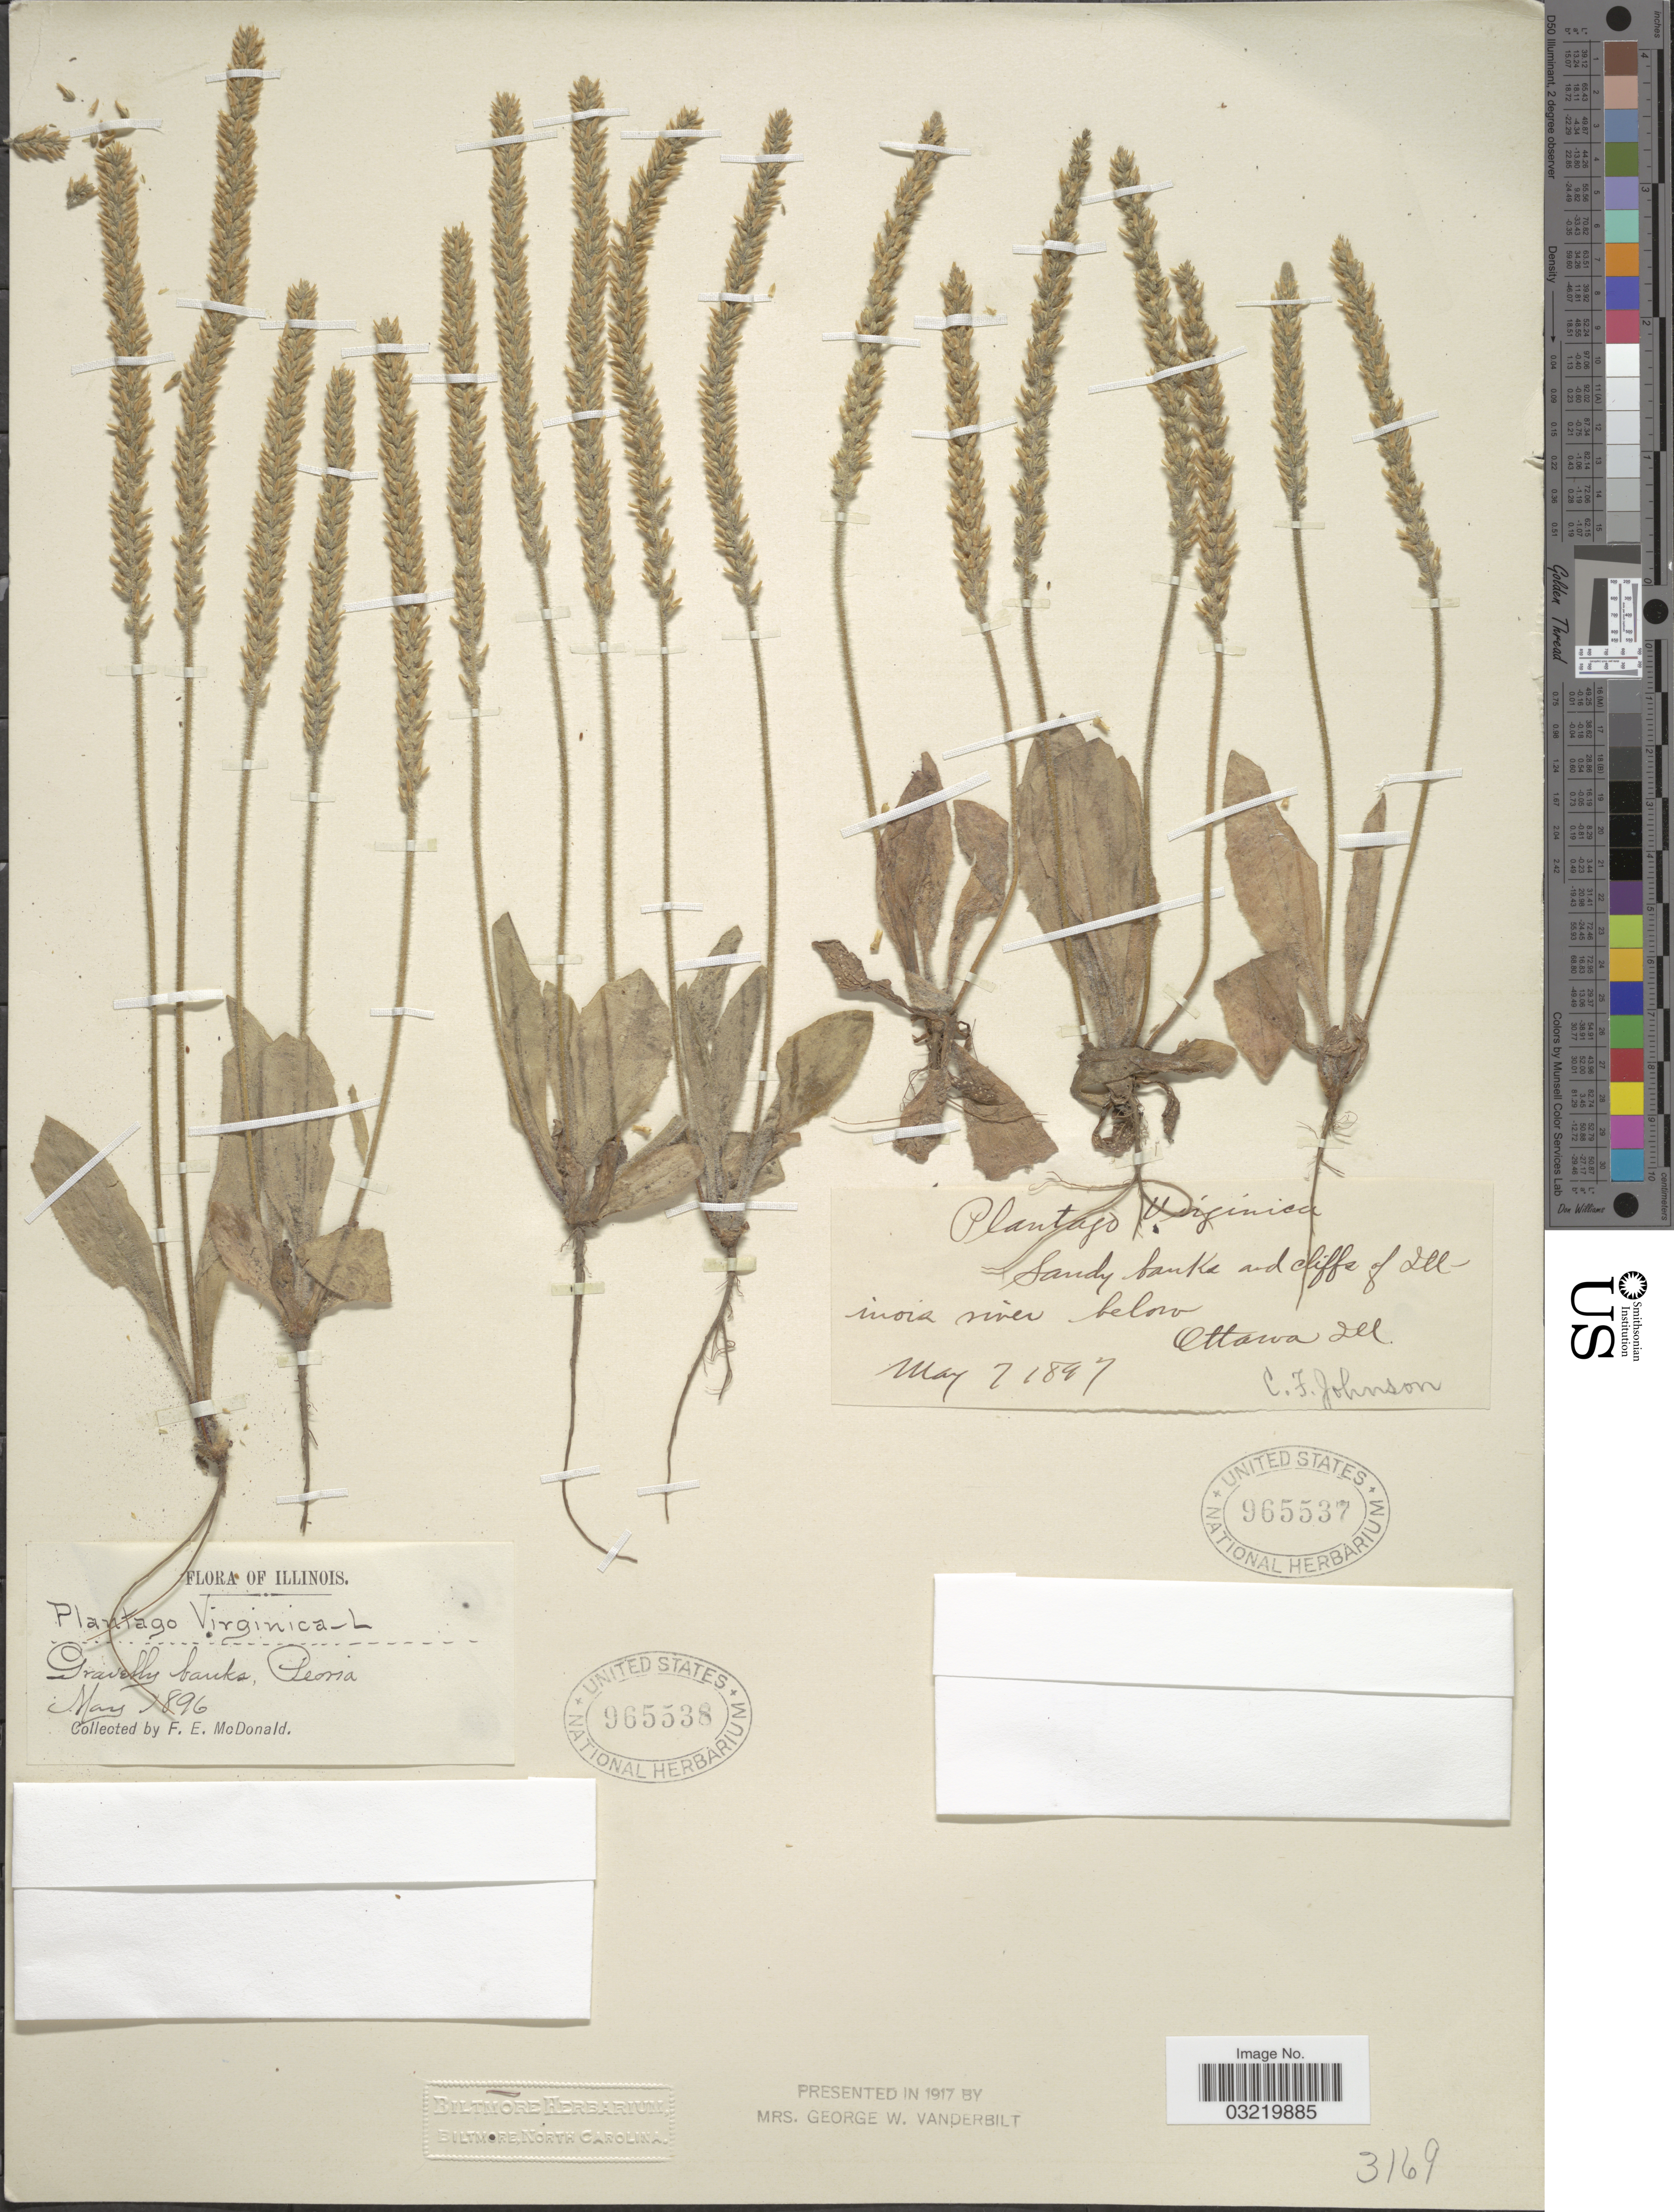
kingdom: Plantae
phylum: Tracheophyta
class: Magnoliopsida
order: Lamiales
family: Plantaginaceae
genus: Plantago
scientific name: Plantago virginica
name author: L.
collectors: F. E. McDonald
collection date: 1896-05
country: United States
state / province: Illinois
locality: Gravelly banks, Peoria.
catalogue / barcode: US 965538-2